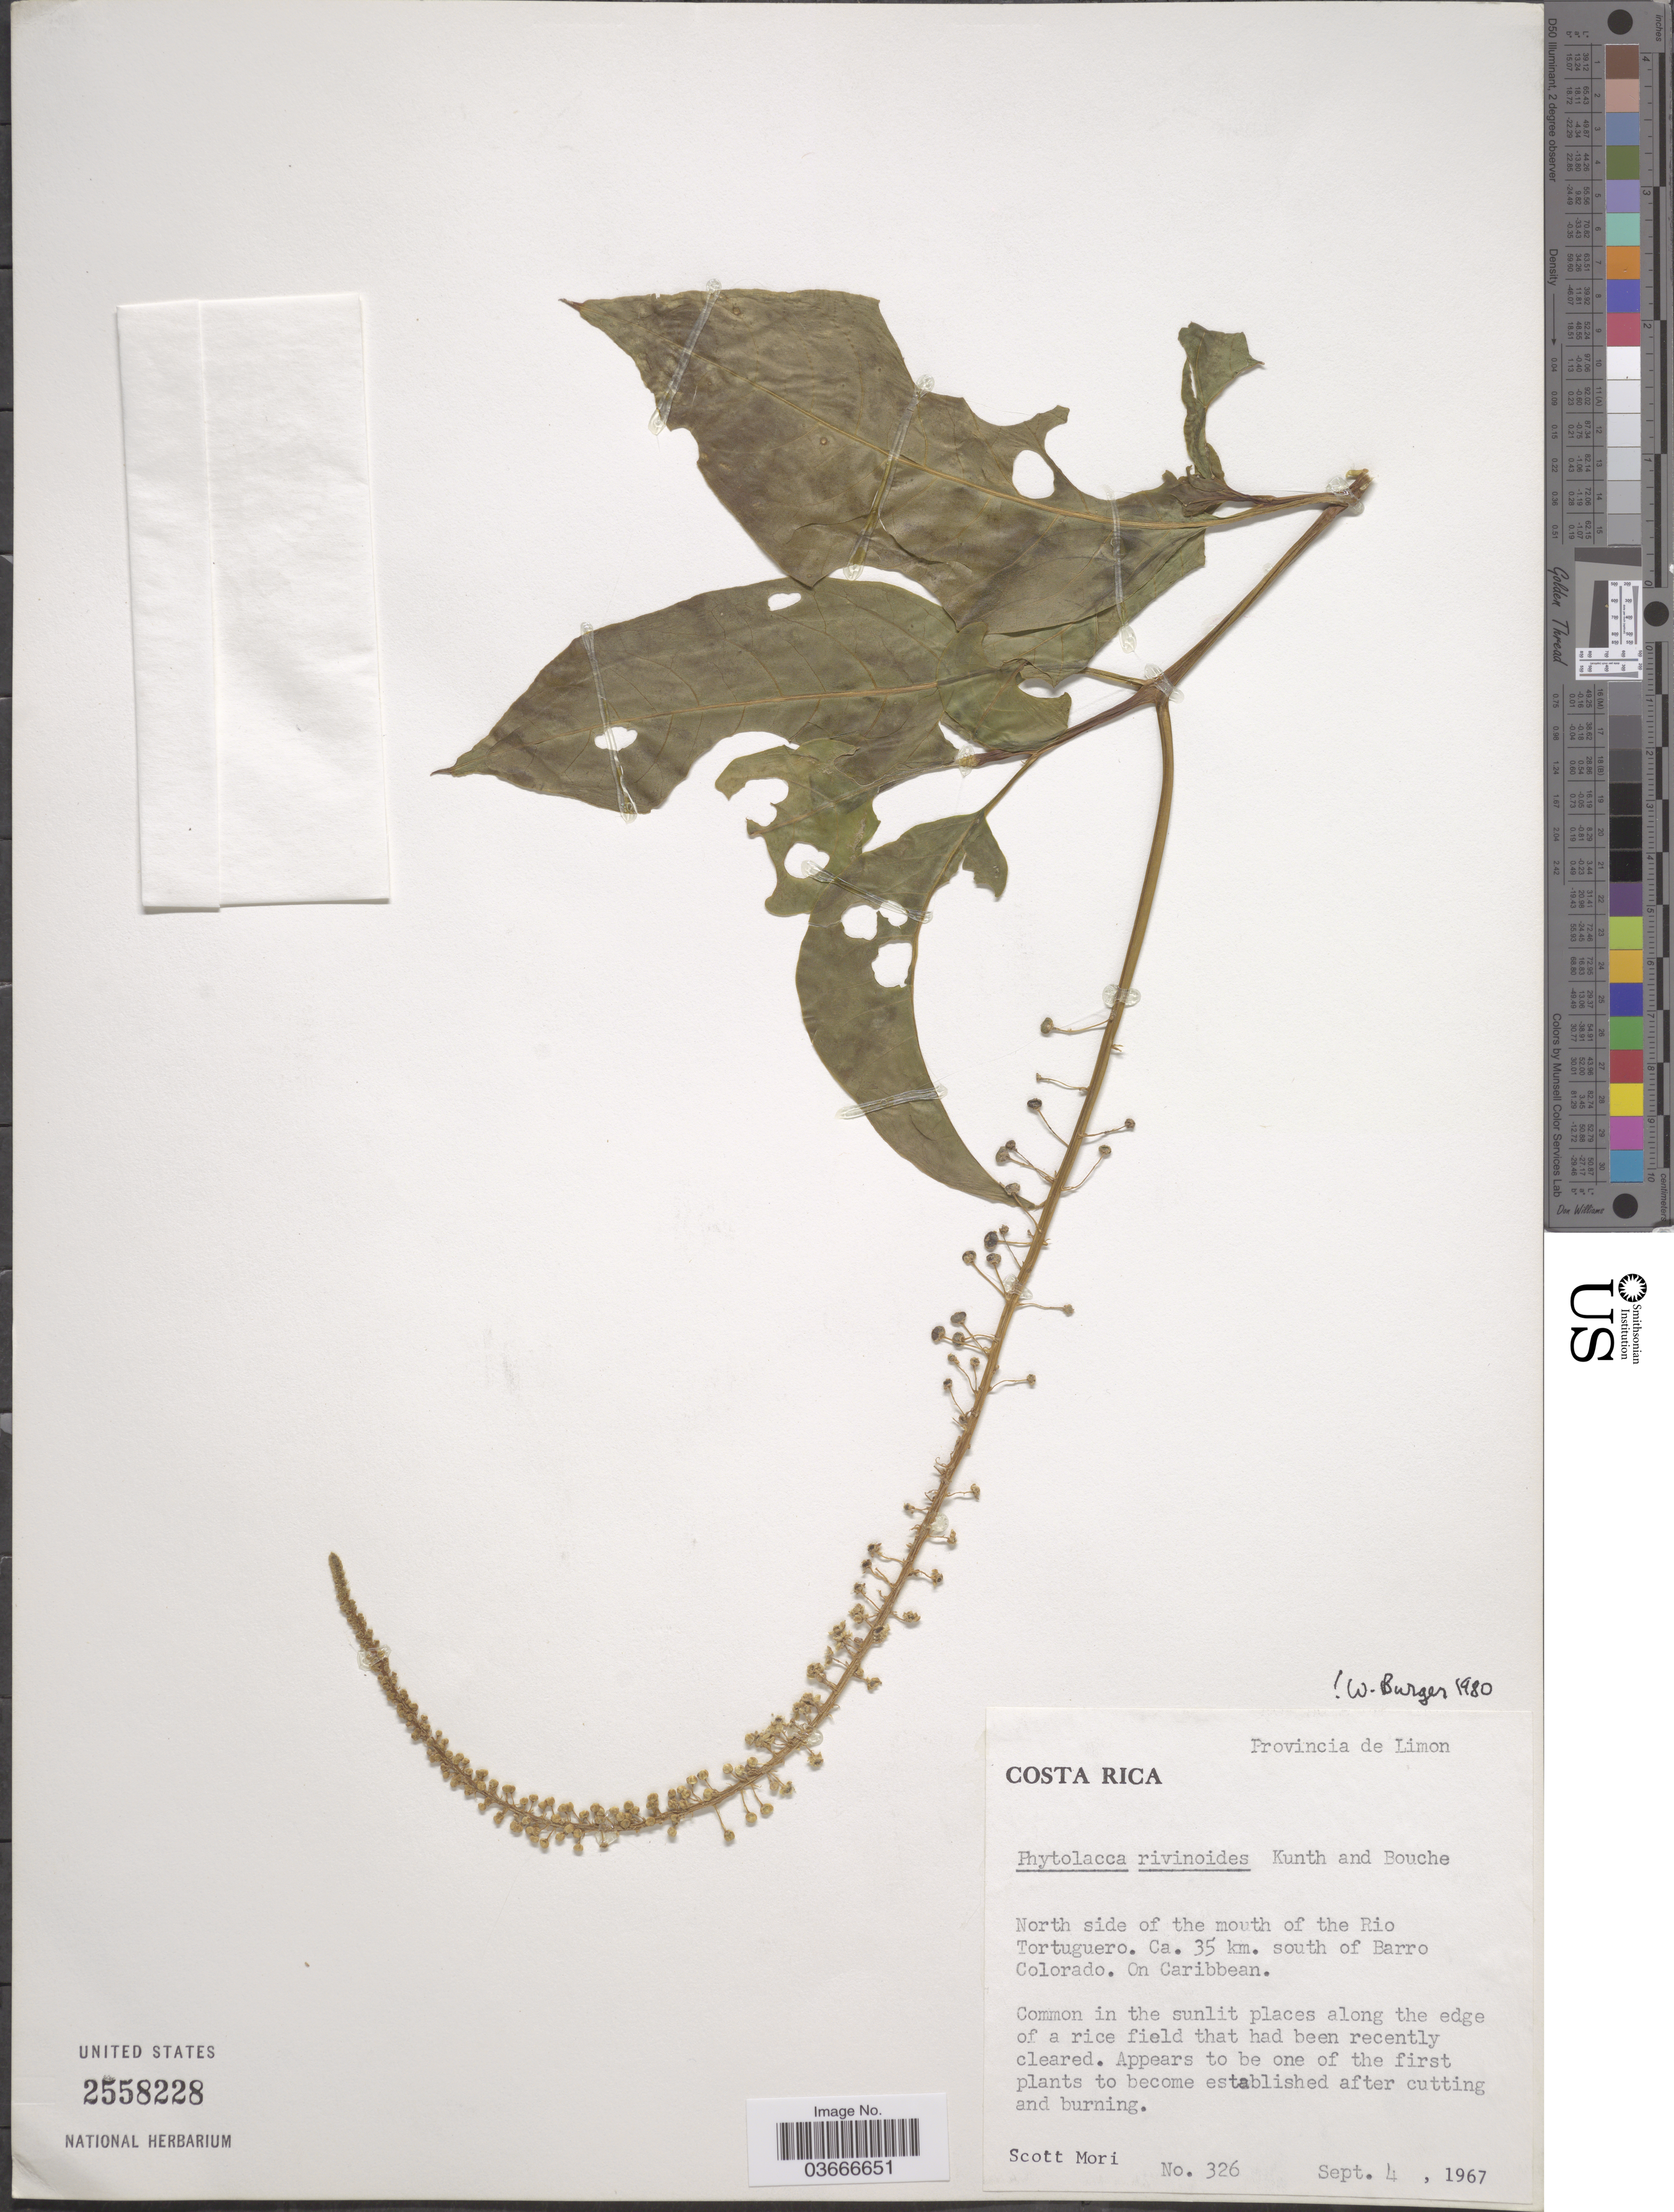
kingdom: Plantae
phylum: Tracheophyta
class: Magnoliopsida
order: Caryophyllales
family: Phytolaccaceae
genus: Phytolacca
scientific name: Phytolacca rivinoides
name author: Kunth & C.D. Bouché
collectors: S. Mori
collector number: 326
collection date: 1967-09-04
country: Costa Rica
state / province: Limón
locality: North side of the mouth of the Rio Tortuguero. Ca. 35 km. south of Barro Colorado. On Caribbean.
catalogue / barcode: US 2558228